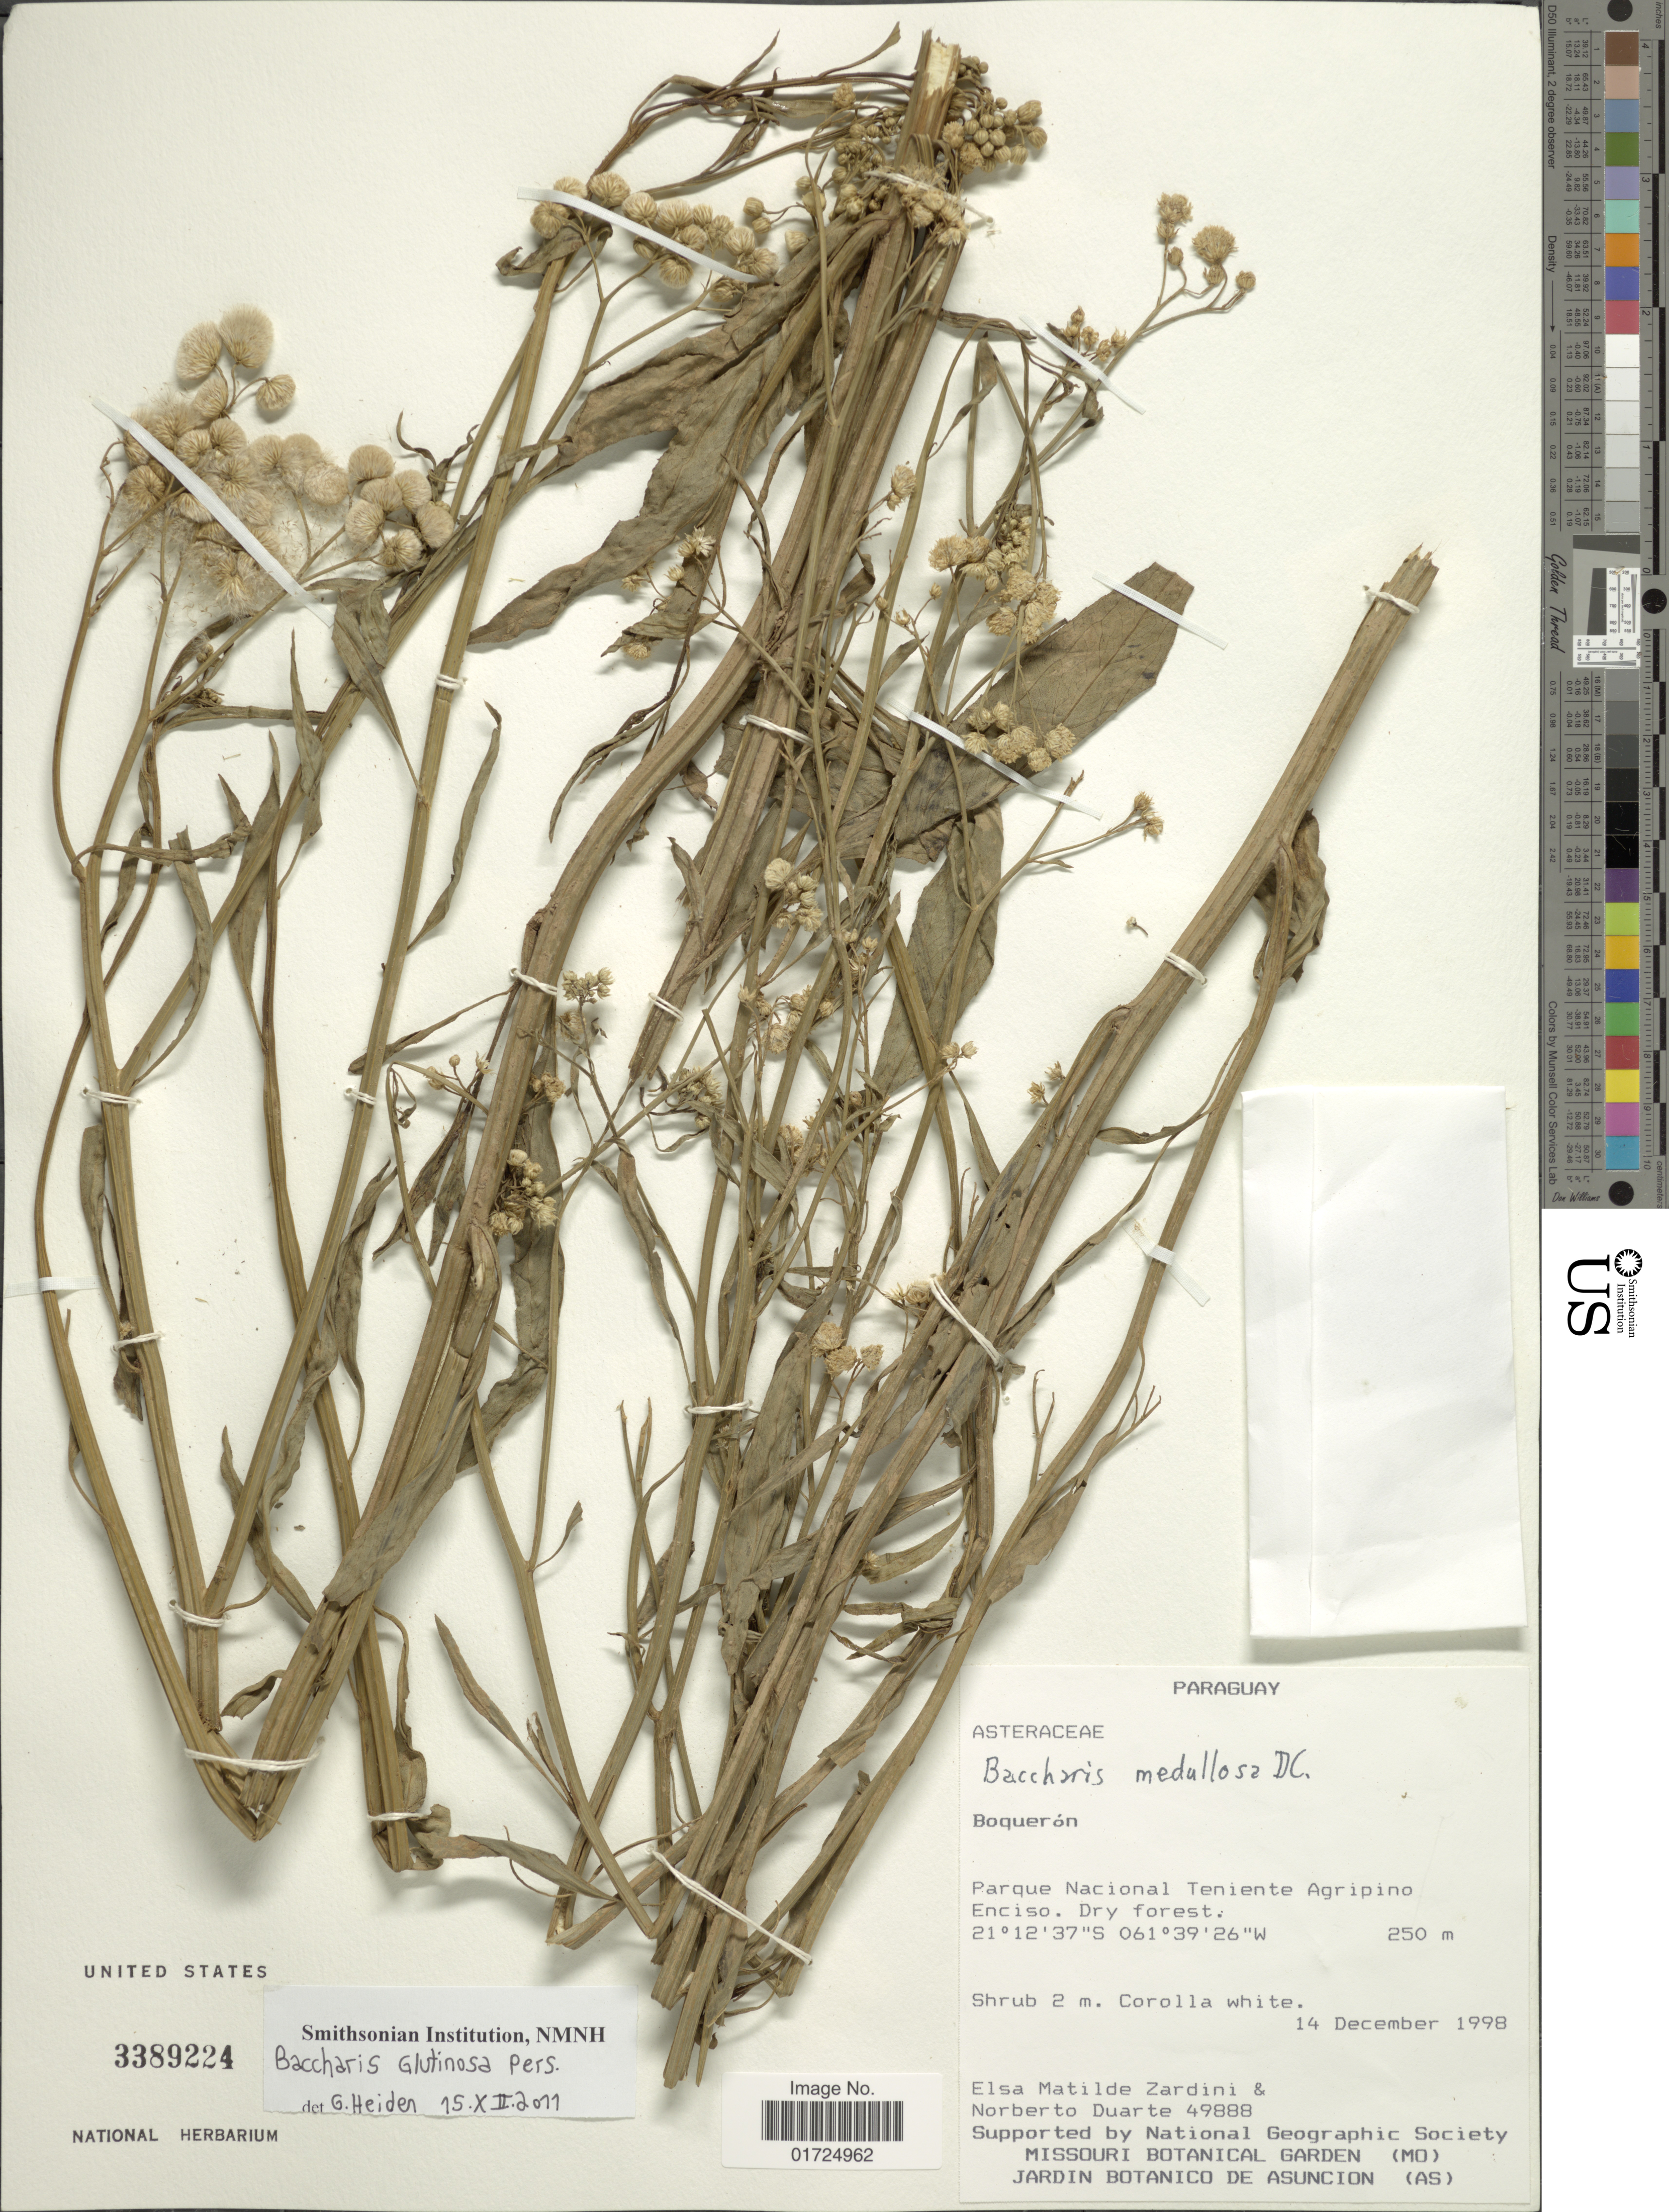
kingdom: Plantae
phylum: Tracheophyta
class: Magnoliopsida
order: Asterales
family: Asteraceae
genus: Baccharis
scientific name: Baccharis glutinosa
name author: Pers.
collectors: E. M. Zardini & N. Duarte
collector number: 49888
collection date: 1998-12-14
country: Paraguay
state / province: Boqueron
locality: Boquerón. Parque Nacional Teniente Agripino Enciso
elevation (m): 250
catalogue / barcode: US 3389224